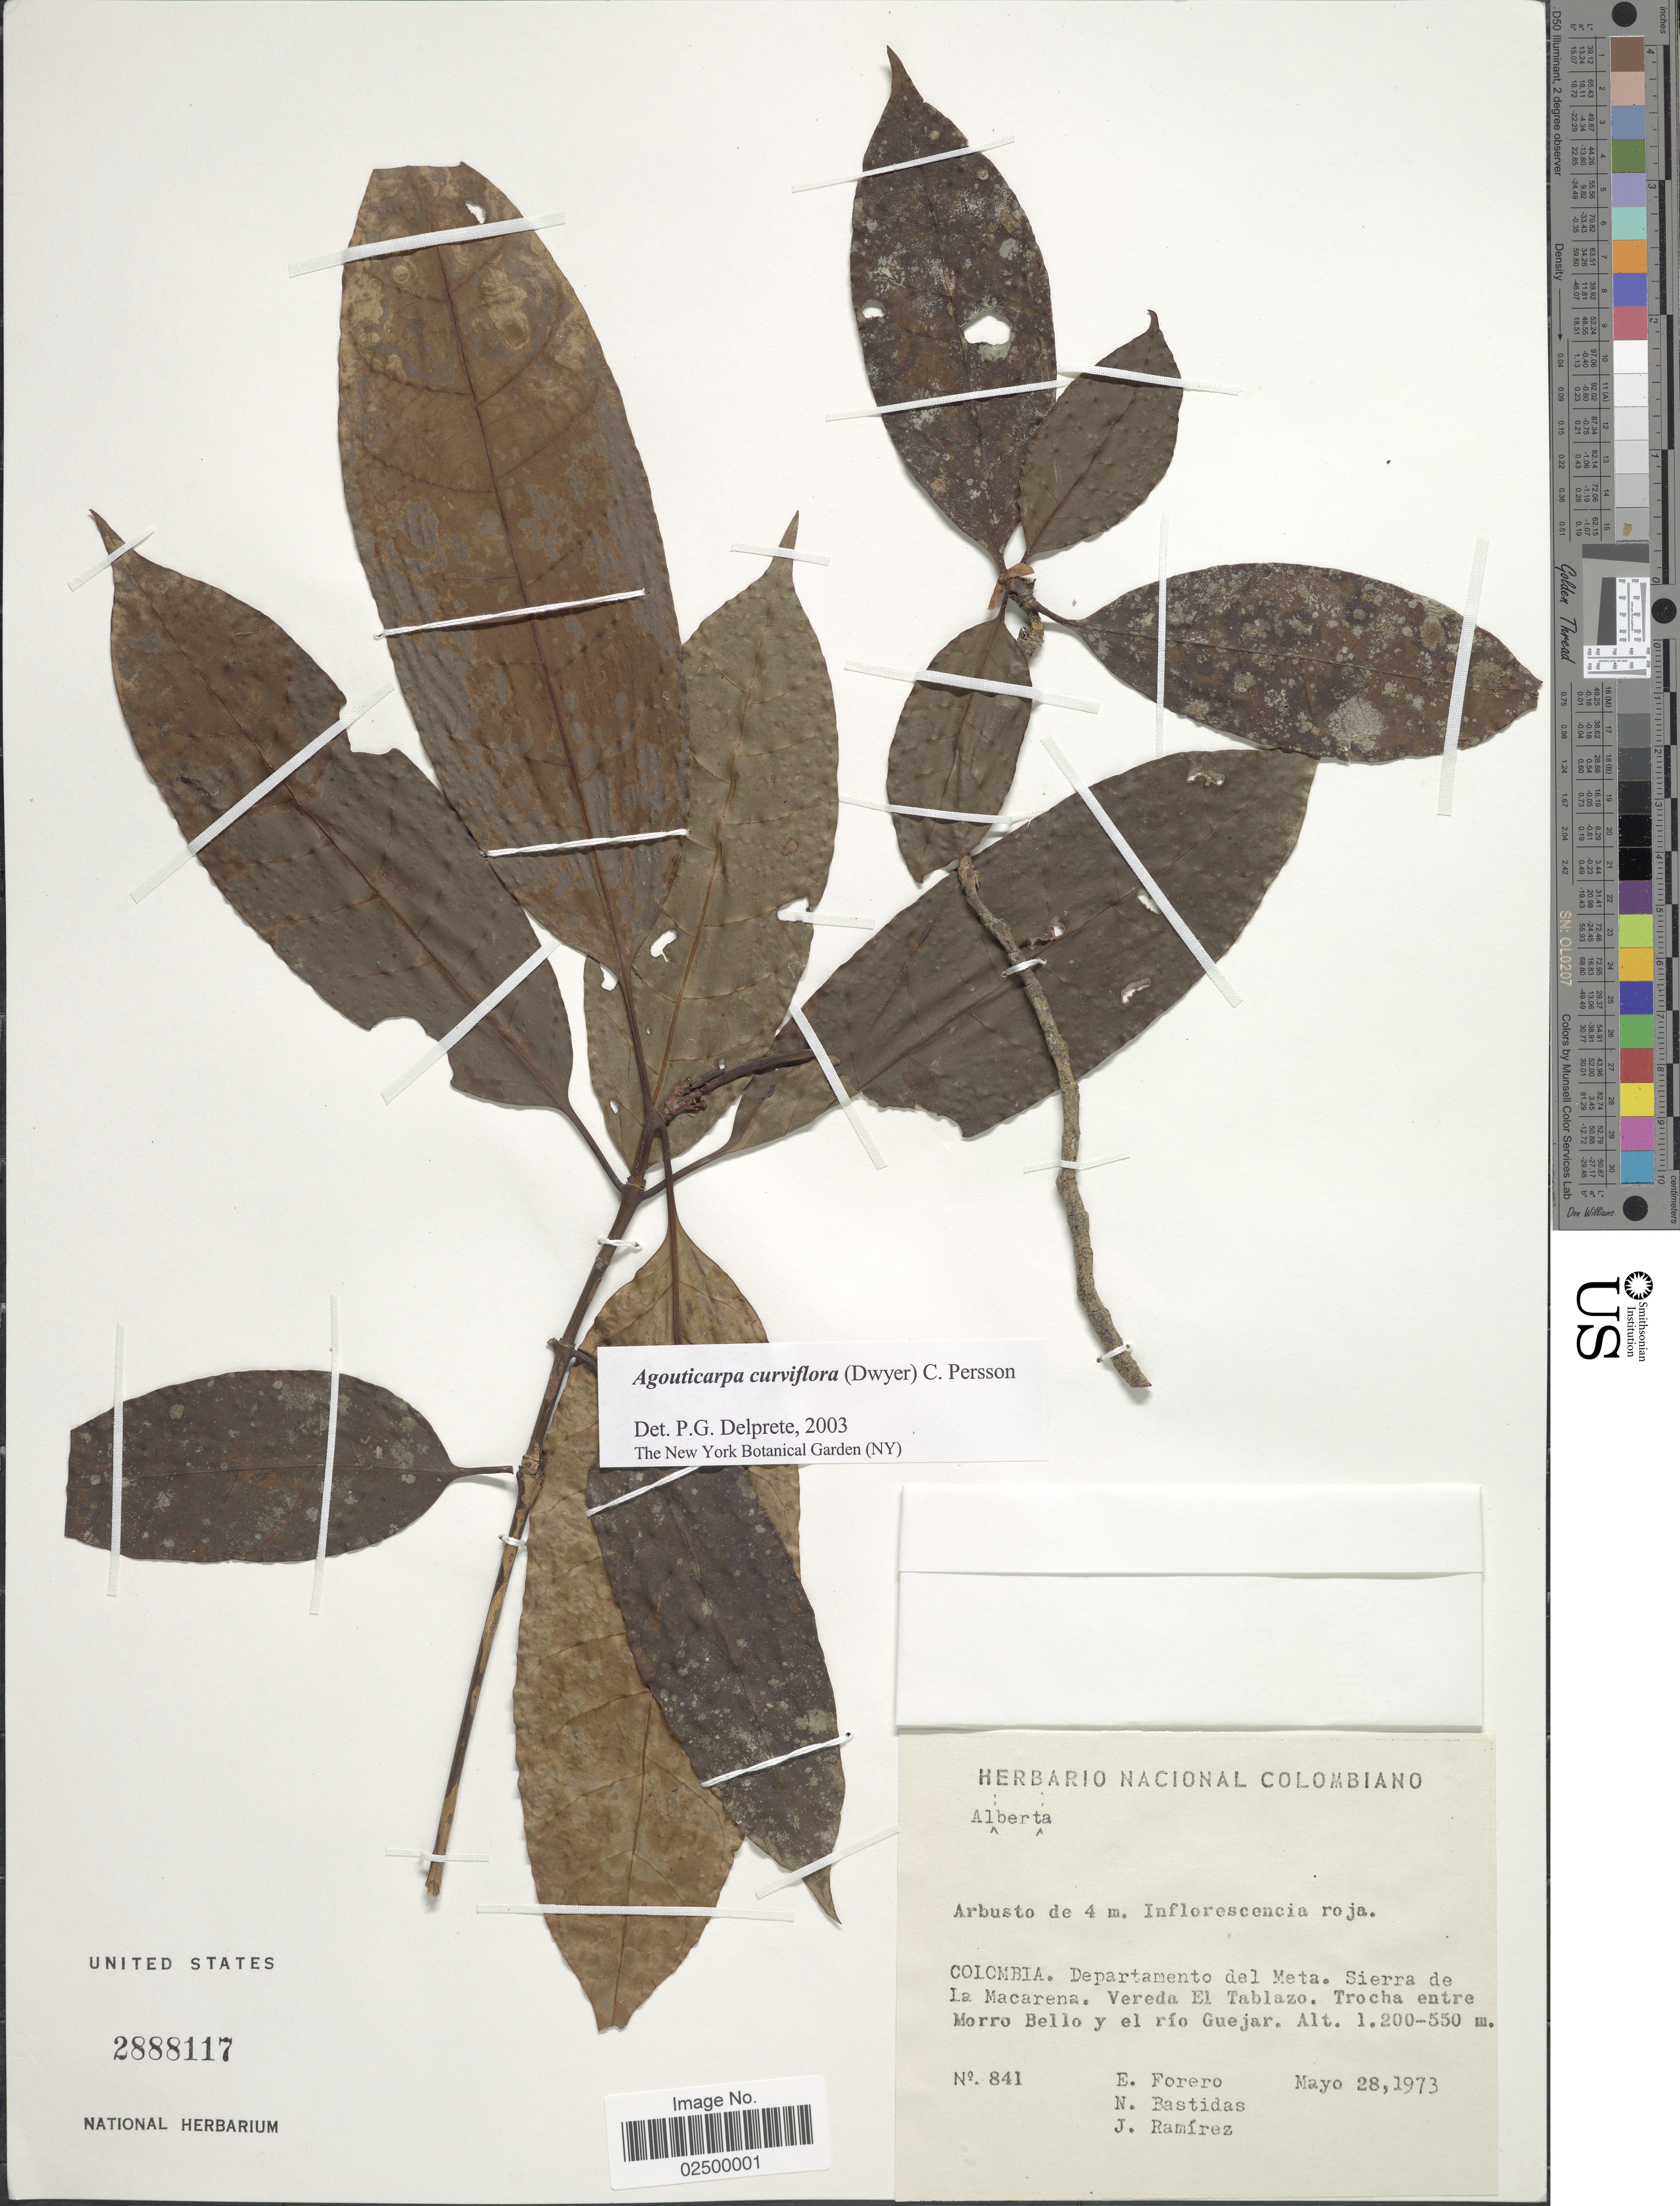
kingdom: Plantae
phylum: Tracheophyta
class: Magnoliopsida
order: Gentianales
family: Rubiaceae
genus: Agouticarpa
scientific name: Agouticarpa curviflora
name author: (Dwyer) C.H. Perss.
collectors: E. Forero, N. Bastidas & J. Ramírez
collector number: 841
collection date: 1973-05-28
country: Colombia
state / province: Meta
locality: Departamento del Meta, Sierra de La Macarena, Vereda El Tablazo, Trocha entre Morro Bello y el rio Guejar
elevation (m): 550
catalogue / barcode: US 2888117